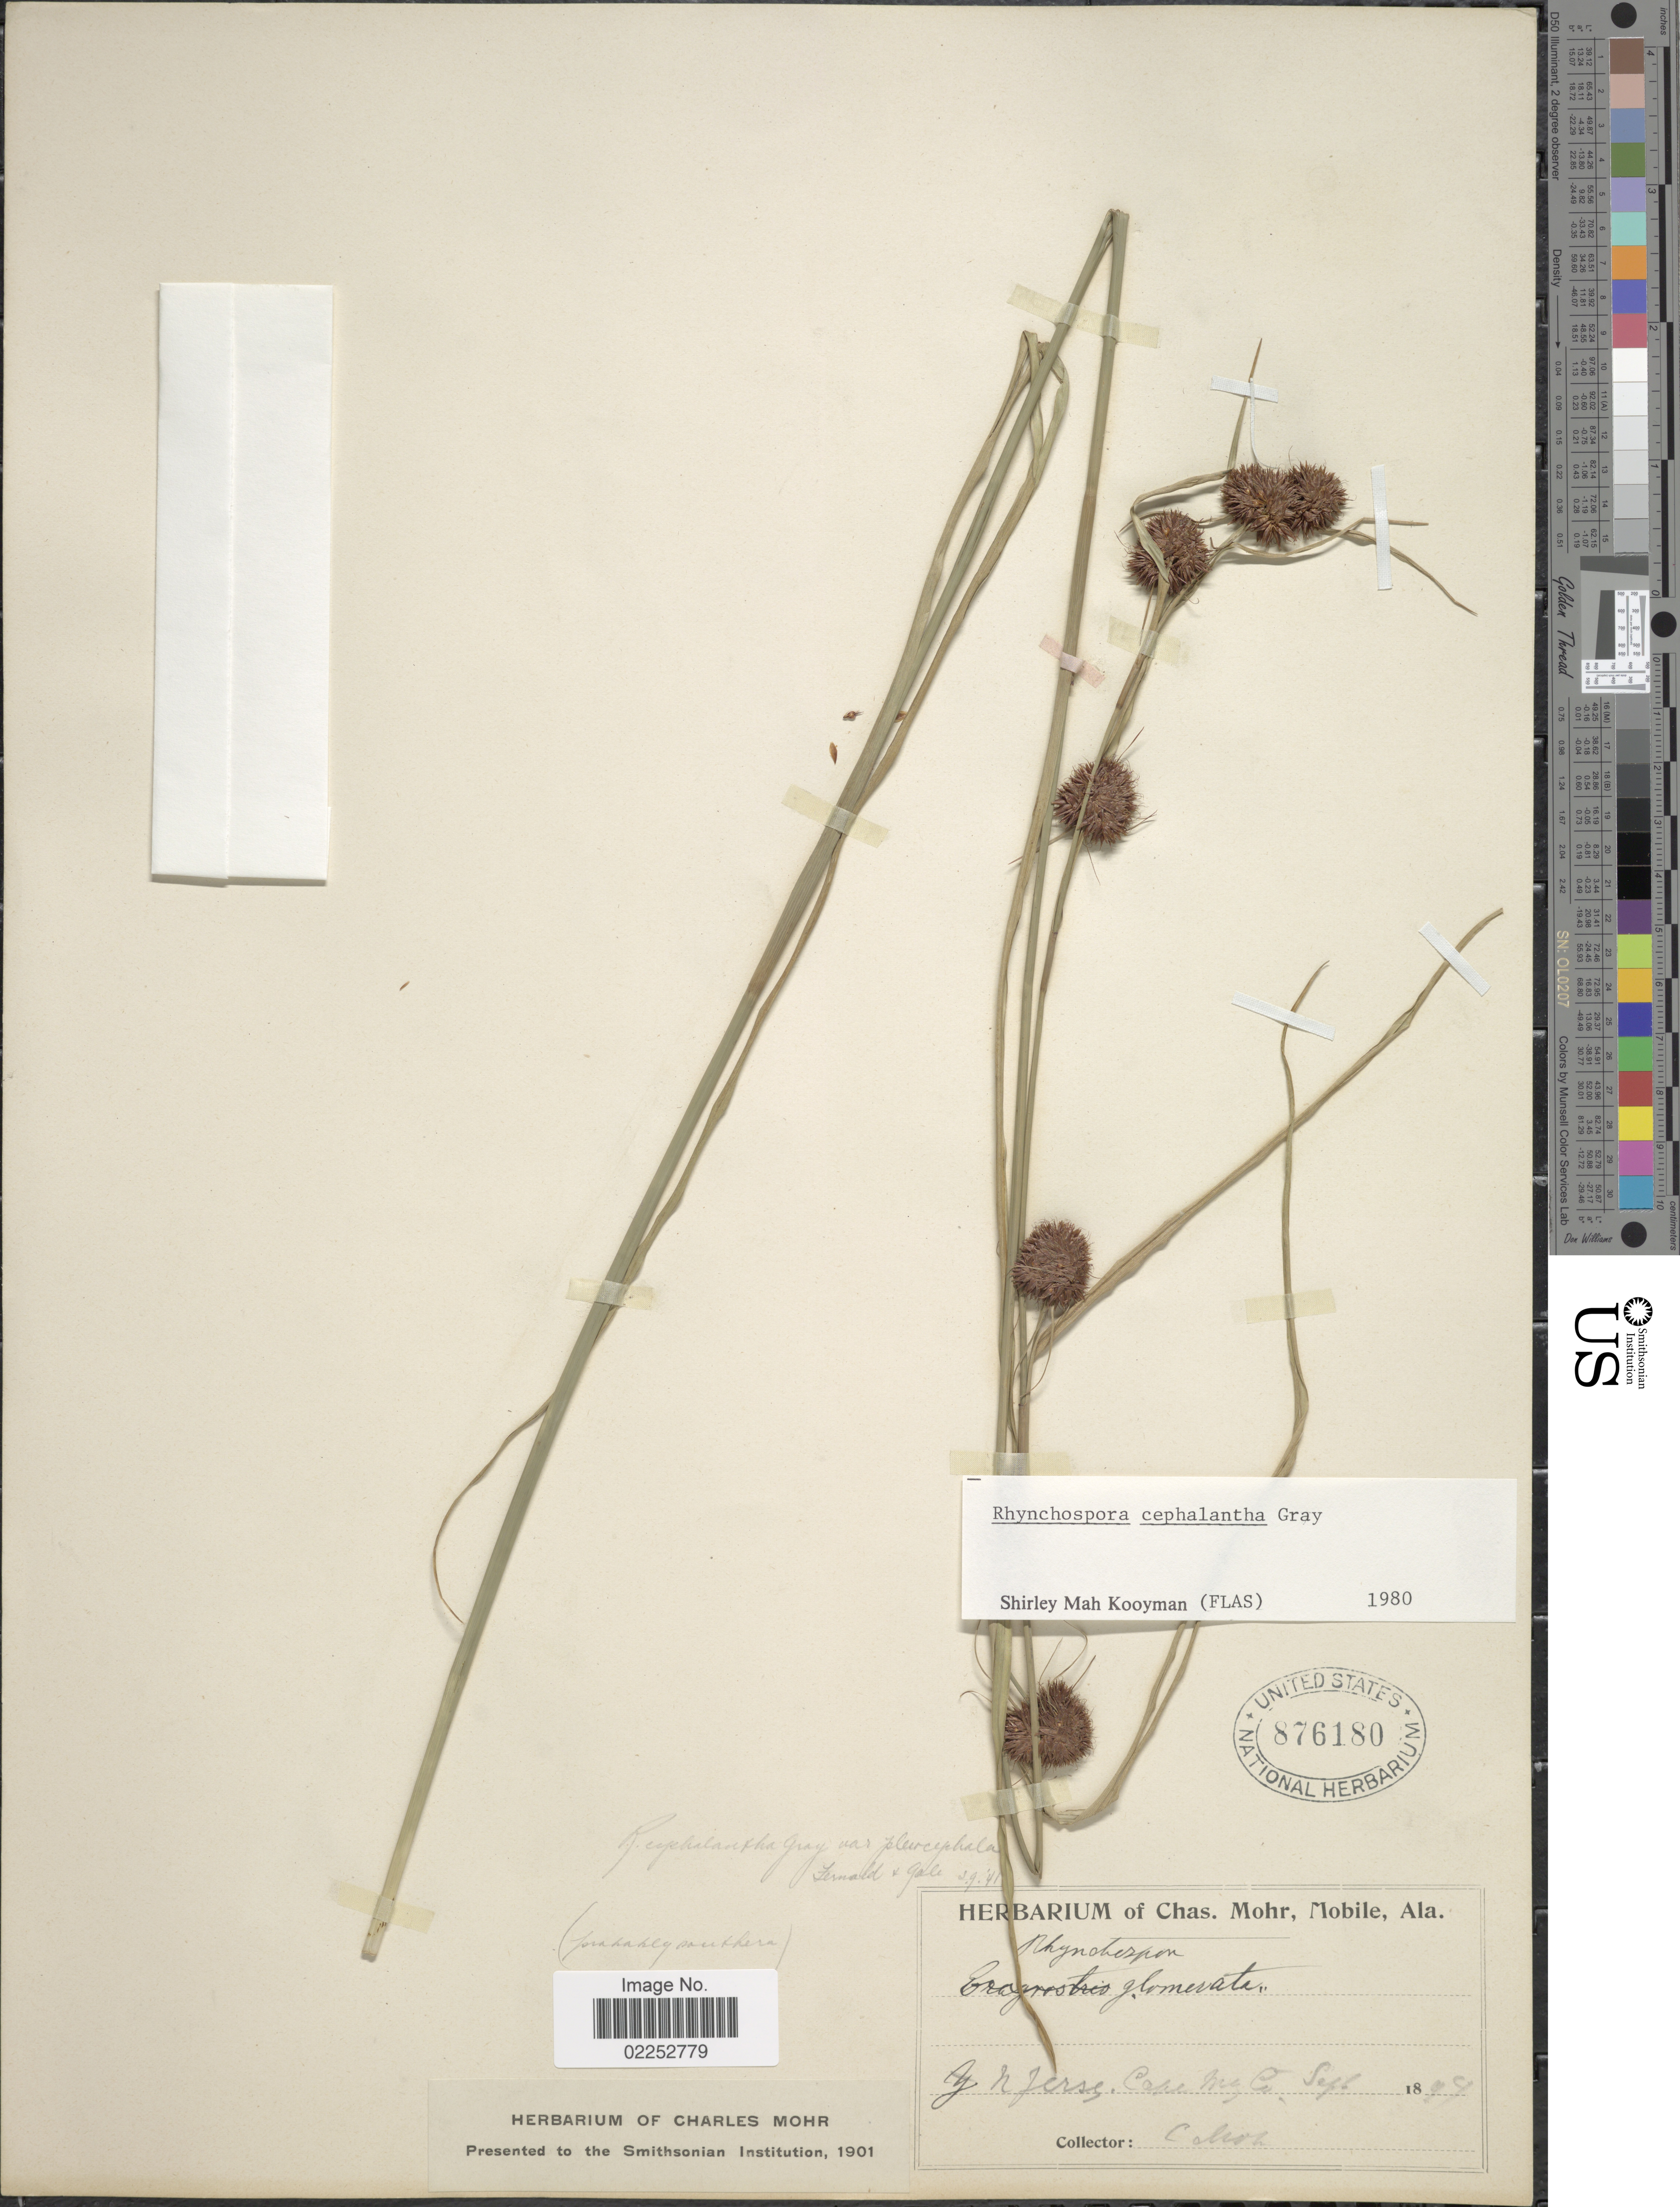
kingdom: Plantae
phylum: Tracheophyta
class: Liliopsida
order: Poales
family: Cyperaceae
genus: Rhynchospora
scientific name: Rhynchospora cephalantha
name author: A. Gray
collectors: Mohr, C. T. (herbarium)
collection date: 1899-09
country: United States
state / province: New Jersey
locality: Cape May Co.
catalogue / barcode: US 876180